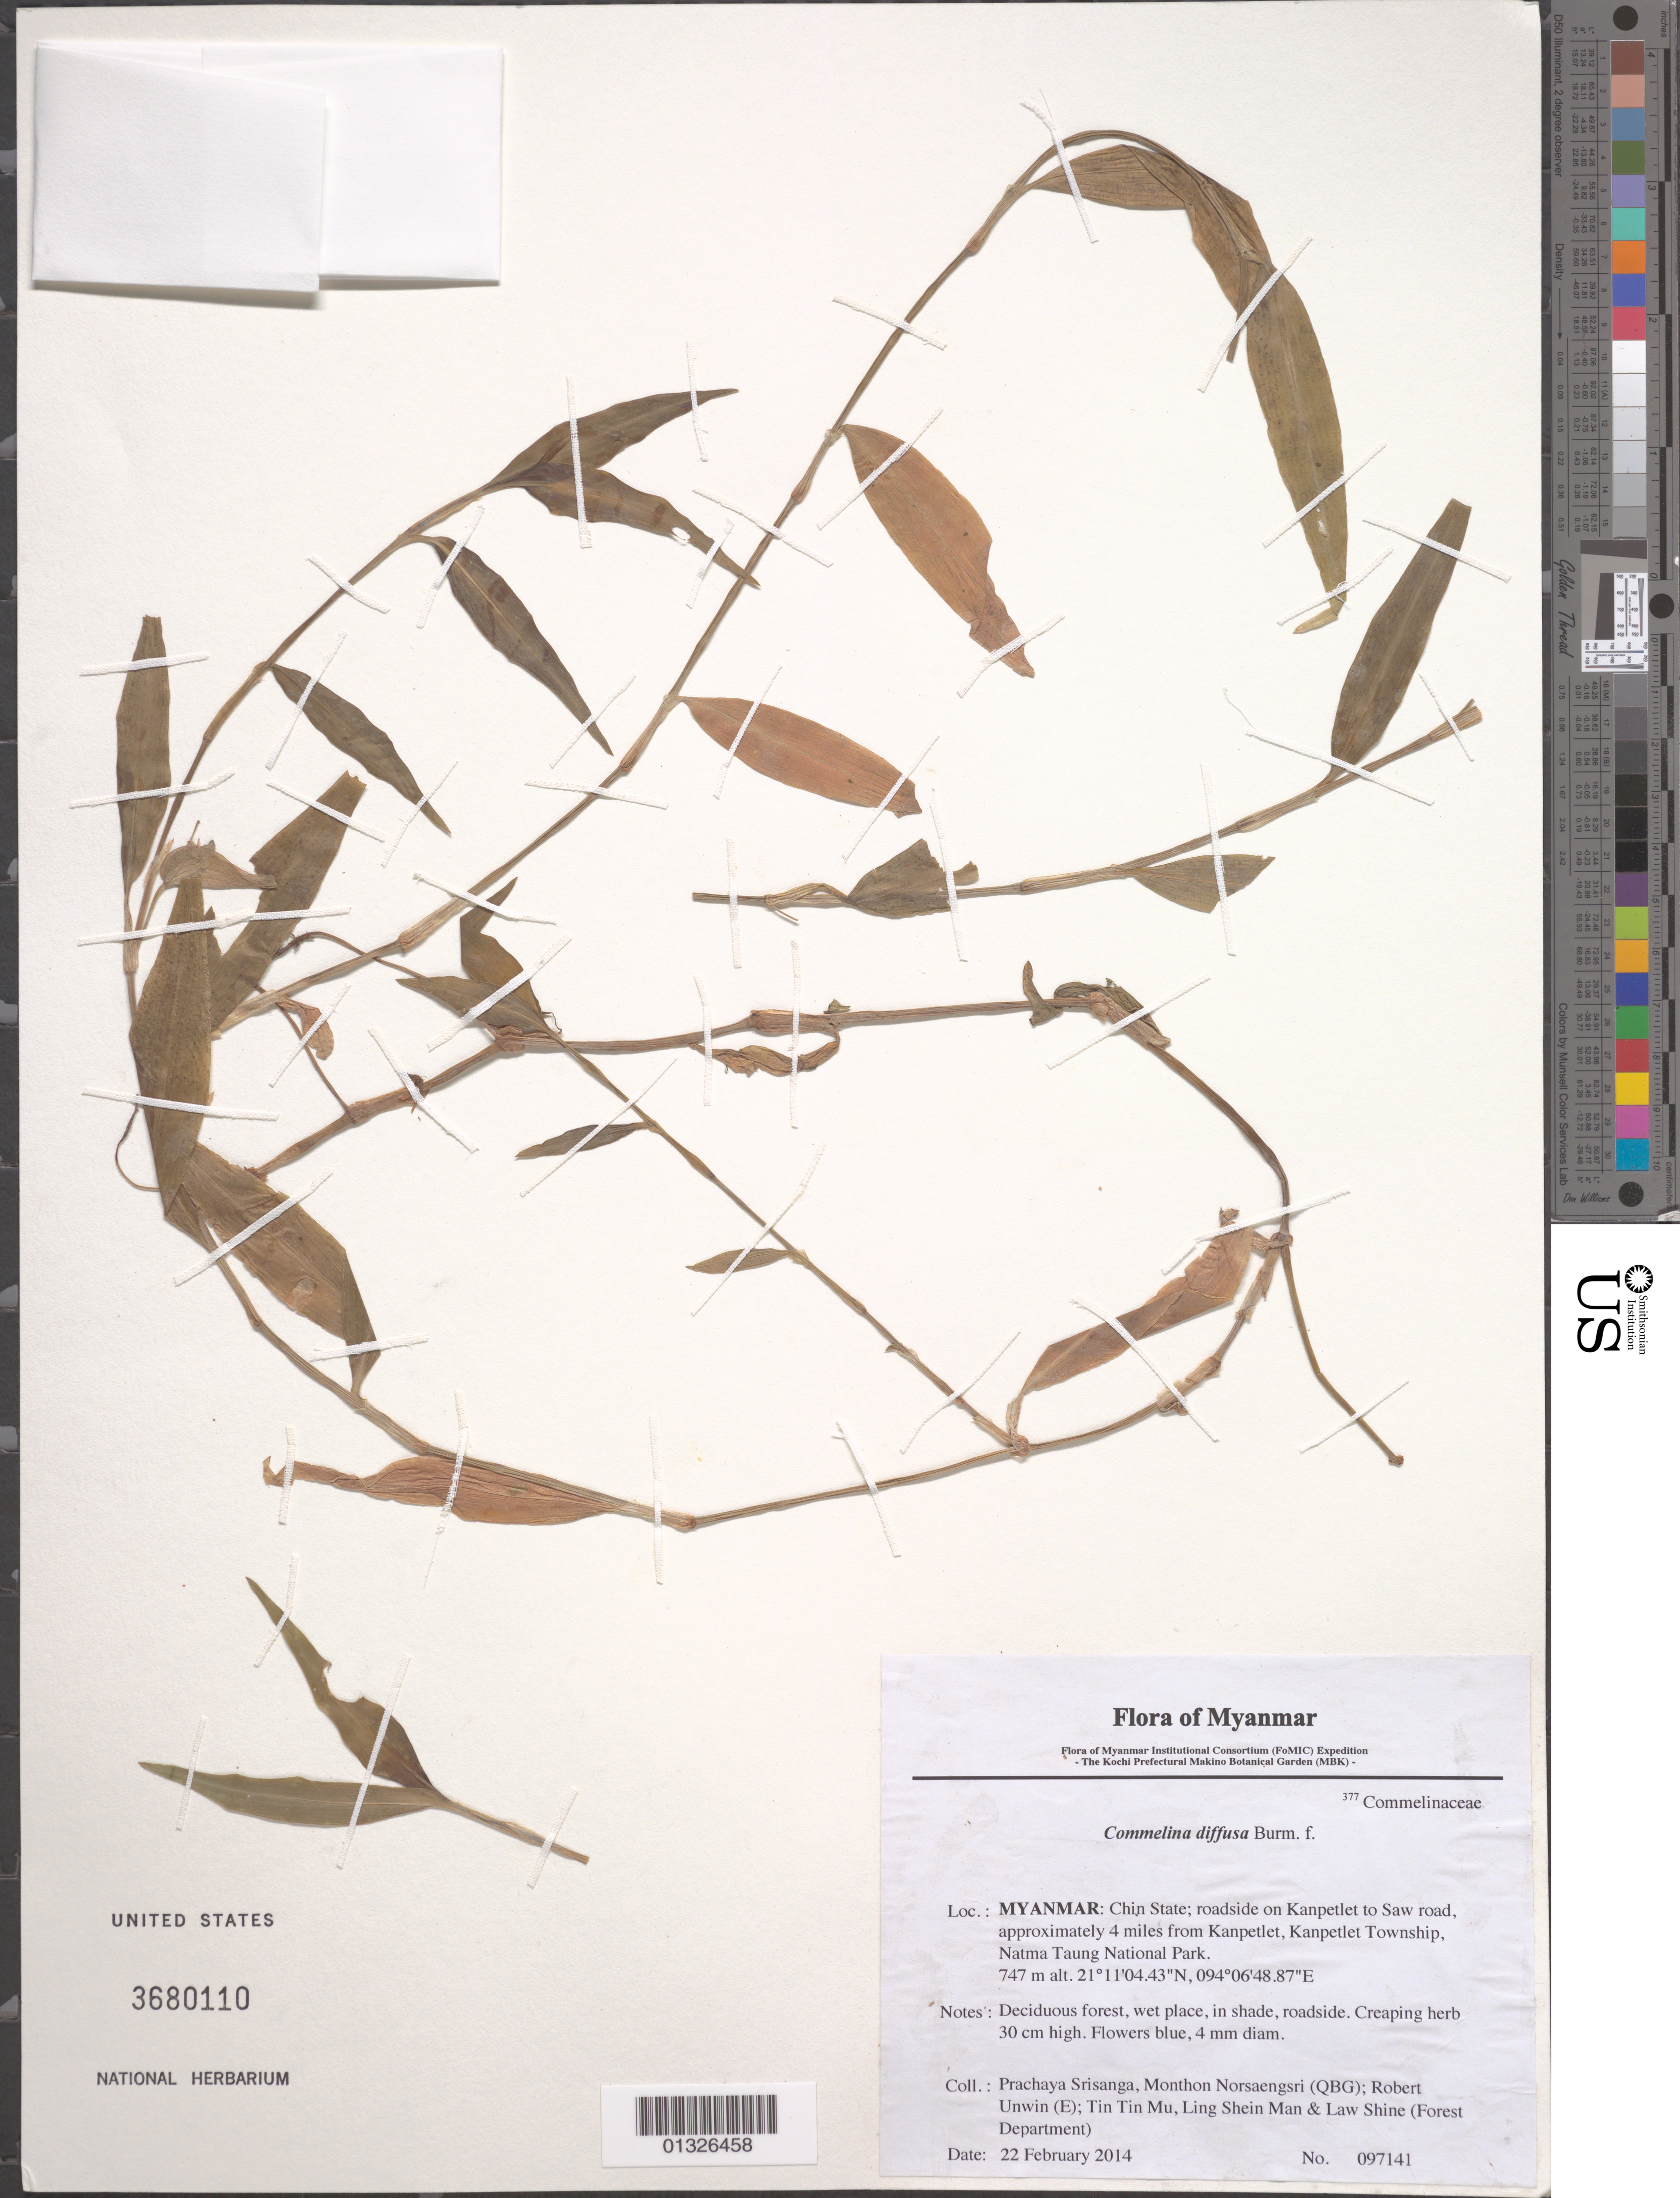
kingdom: Plantae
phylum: Tracheophyta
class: Liliopsida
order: Commelinales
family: Commelinaceae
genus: Commelina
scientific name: Commelina diffusa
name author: Burm. f.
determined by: Fujikawa, Kazumi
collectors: P. Srisanga, M. Norsaengsri, R. Unwin, Tin Tin Mu, Ling Shein Man & L. Shine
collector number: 97141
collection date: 2014-02-22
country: Myanmar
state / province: Chin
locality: Roadside on Kanpetlet to Saw road, approximately 4 miles from Kanpetlet, Kanpetlet Township, Natma Taung National Park.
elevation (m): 747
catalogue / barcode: US 3680110